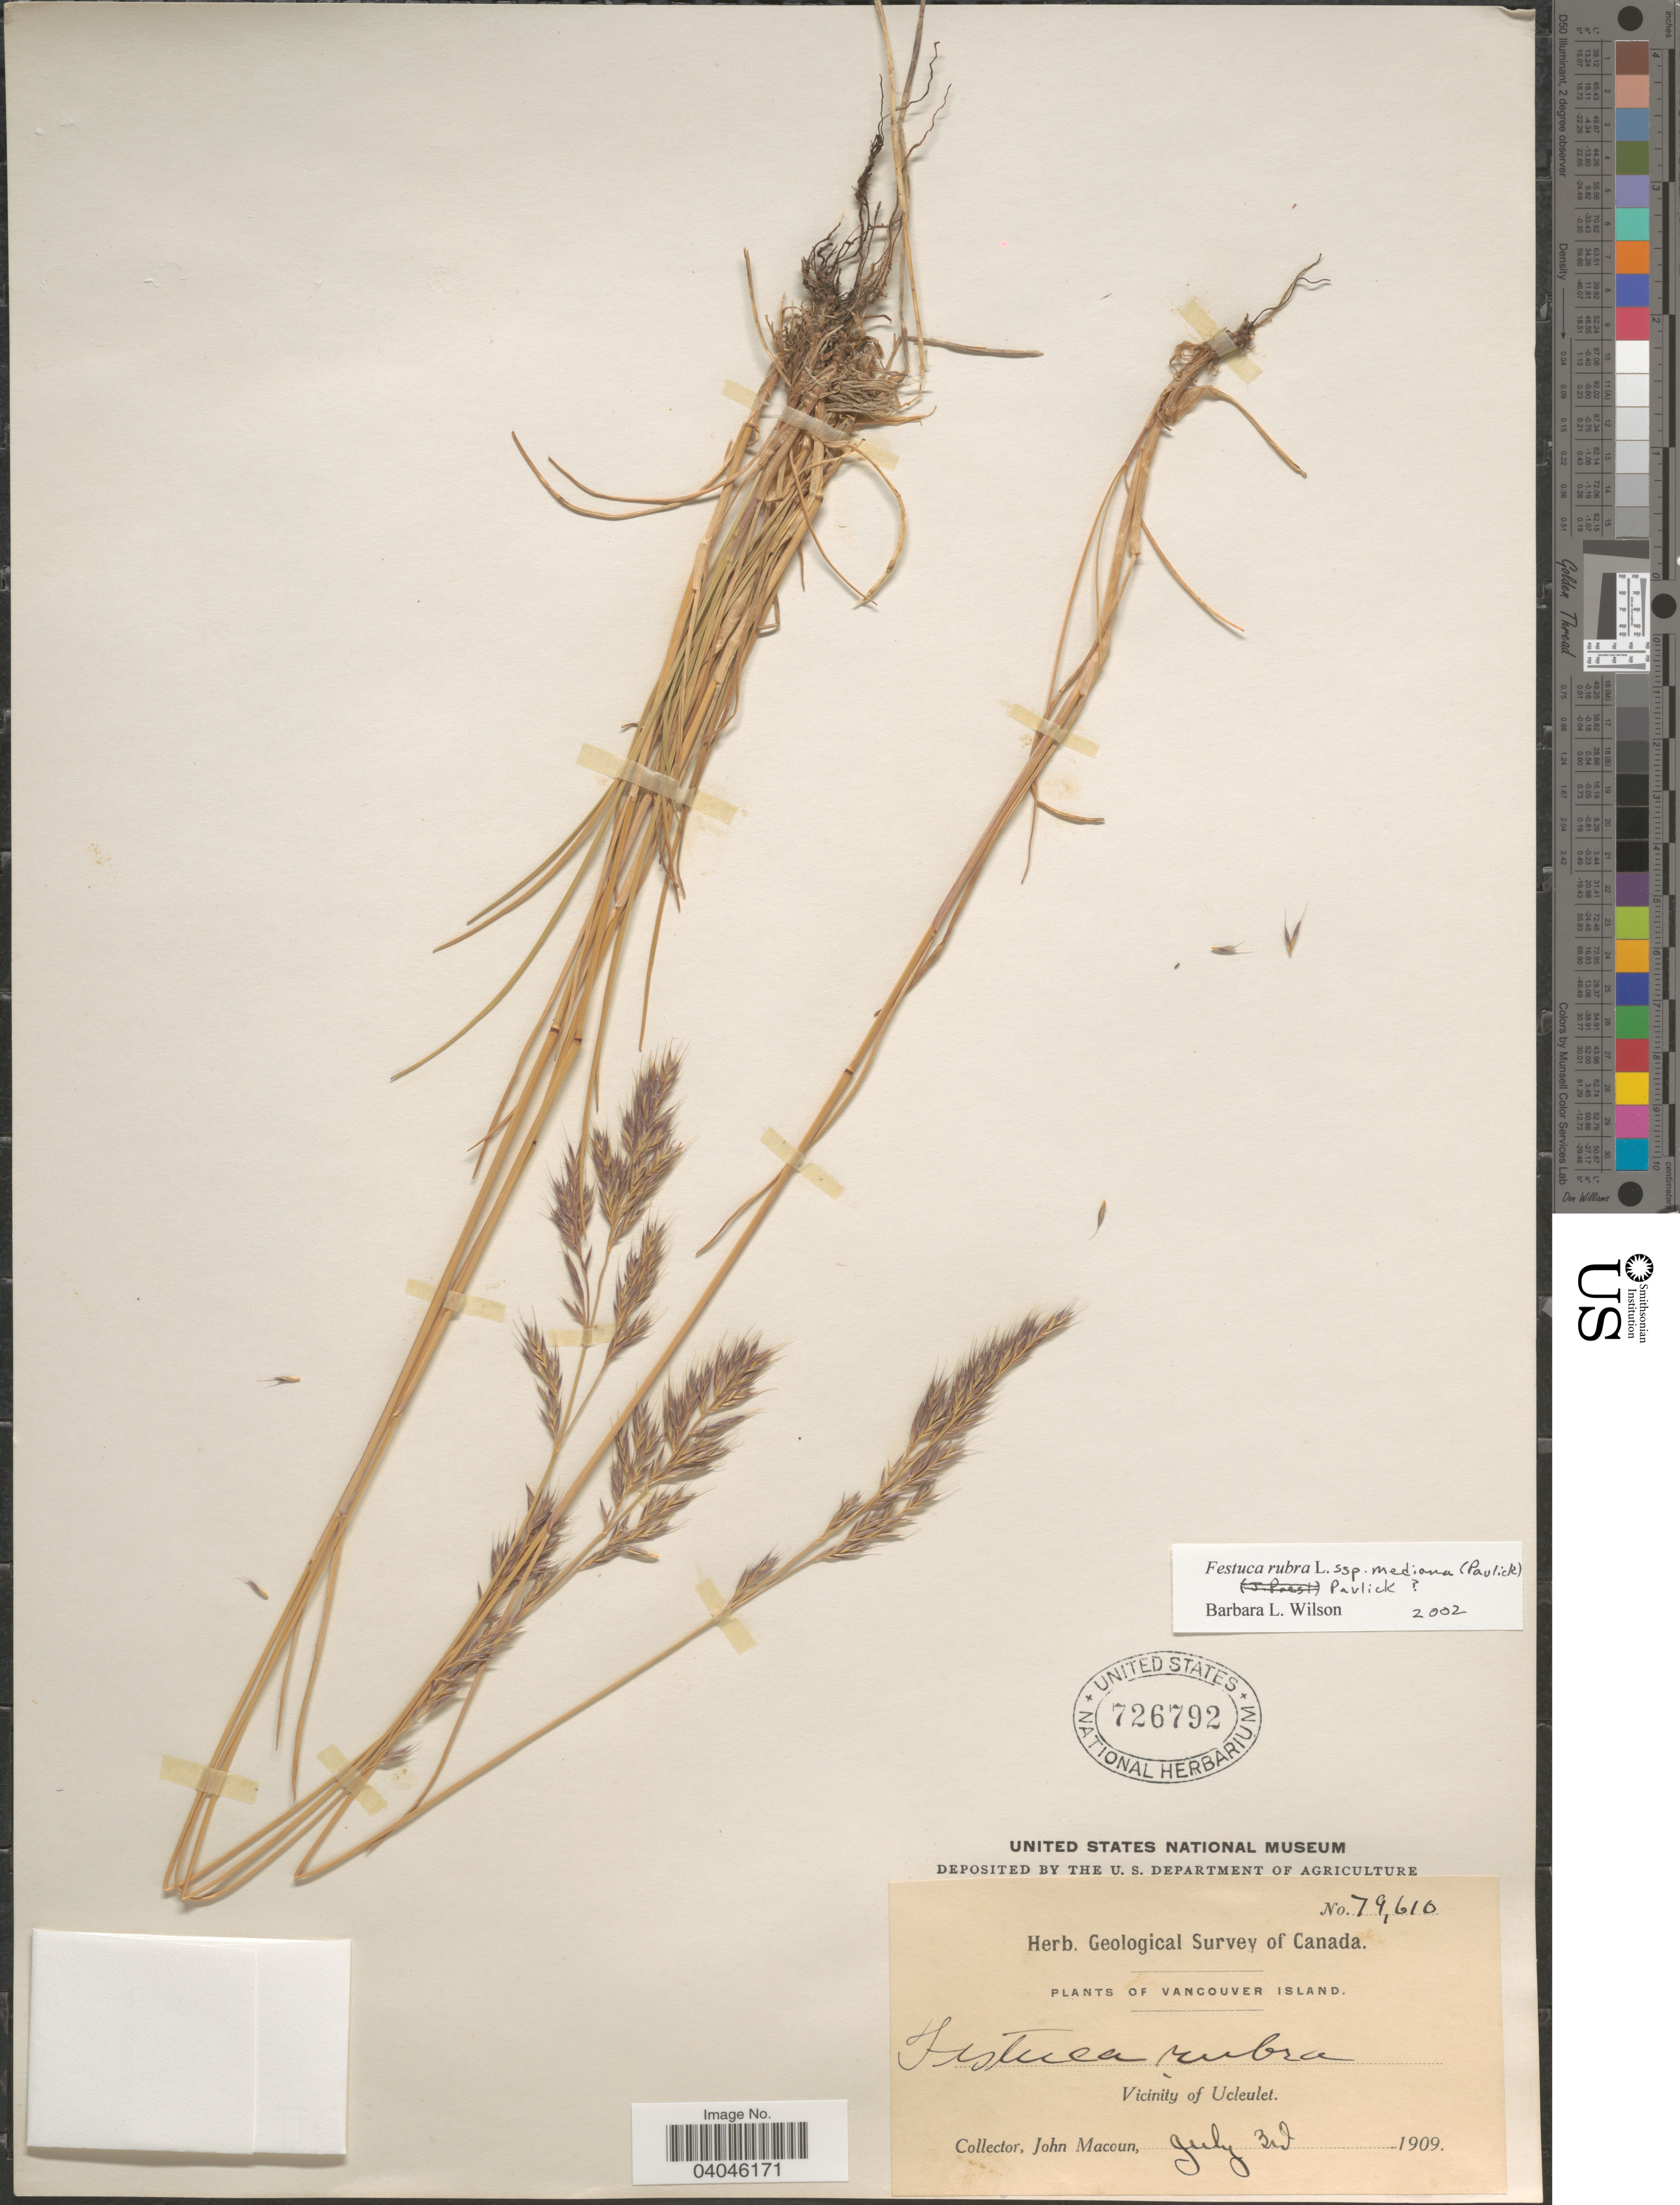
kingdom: Plantae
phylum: Tracheophyta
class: Liliopsida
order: Poales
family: Poaceae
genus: Festuca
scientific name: Festuca rubra subsp. mediana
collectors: J. Macoun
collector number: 79610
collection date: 1909-07-03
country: Canada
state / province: British Columbia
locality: Vancouver Island. Vicinity of Ucleulet.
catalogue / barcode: US 726792